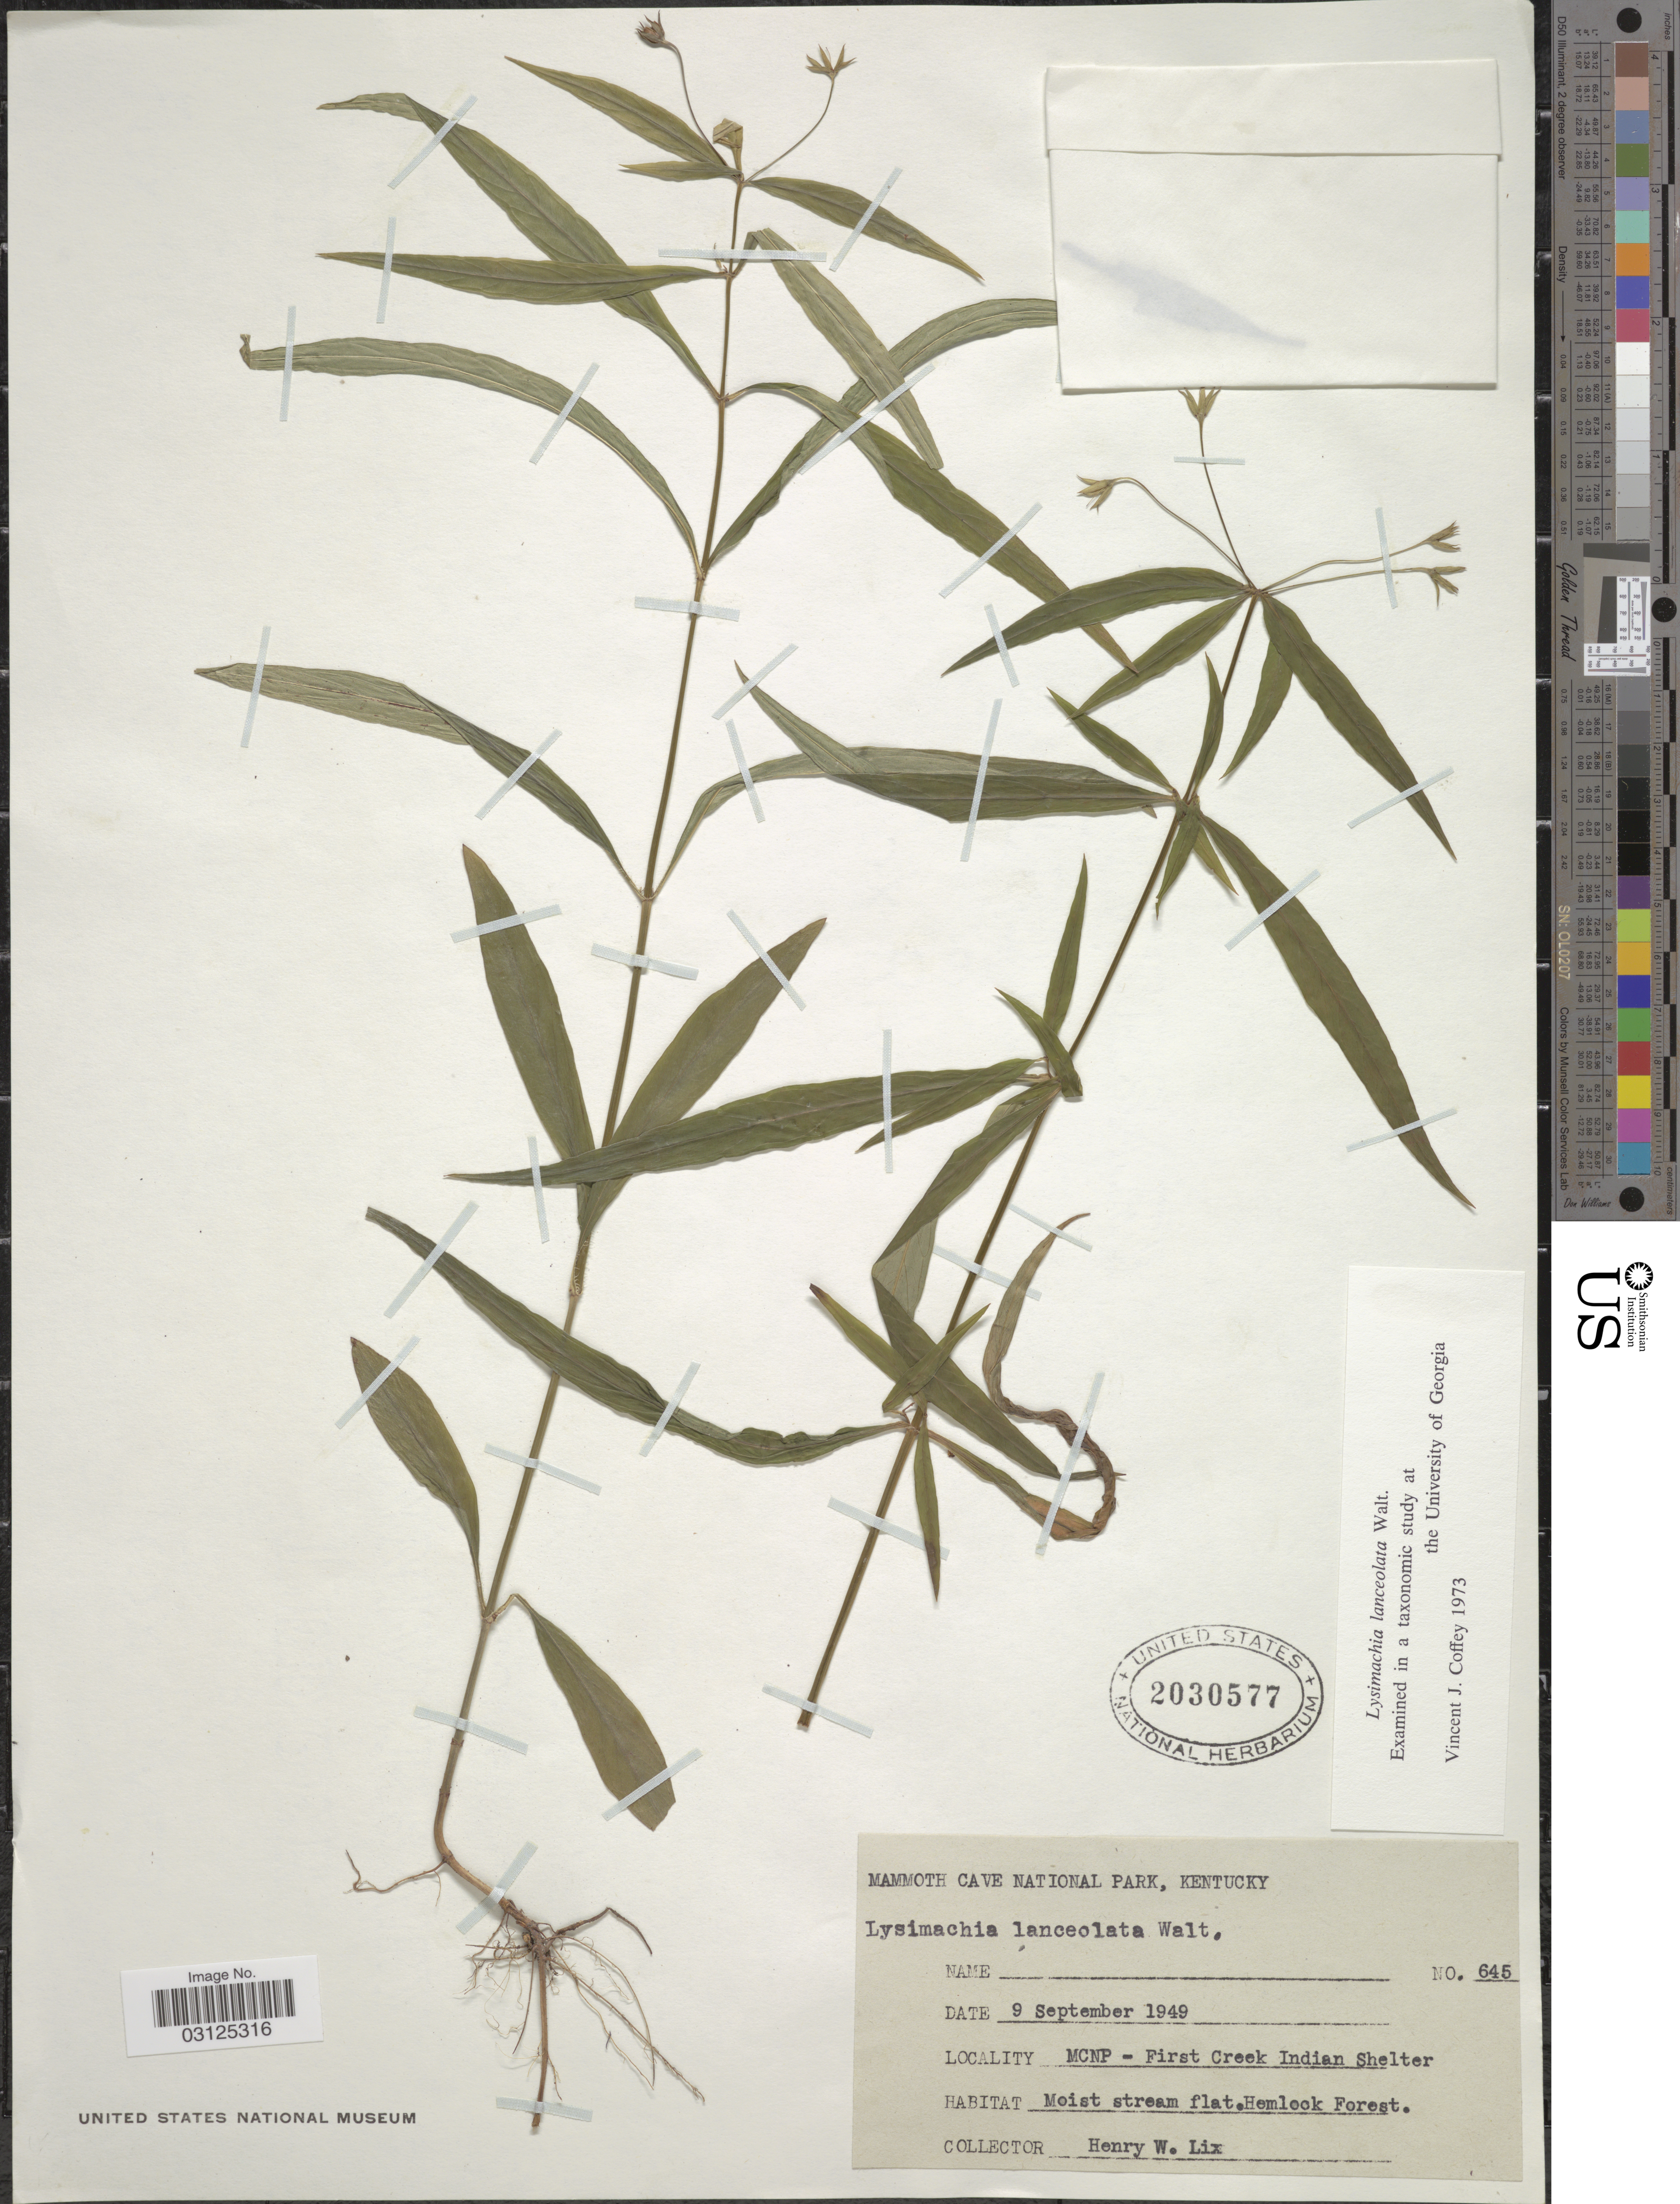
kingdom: Plantae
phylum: Tracheophyta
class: Magnoliopsida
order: Ericales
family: Primulaceae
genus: Steironema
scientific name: Steironema lanceolatum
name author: (Walter) A. Gray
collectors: H. W. Lix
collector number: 645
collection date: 1949-09-09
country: United States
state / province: Kentucky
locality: Mammoth Cave National Park. MCNP - First Creek Indian Shelter. Moist stream flat. Hemlock Forest.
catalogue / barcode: US 2030577